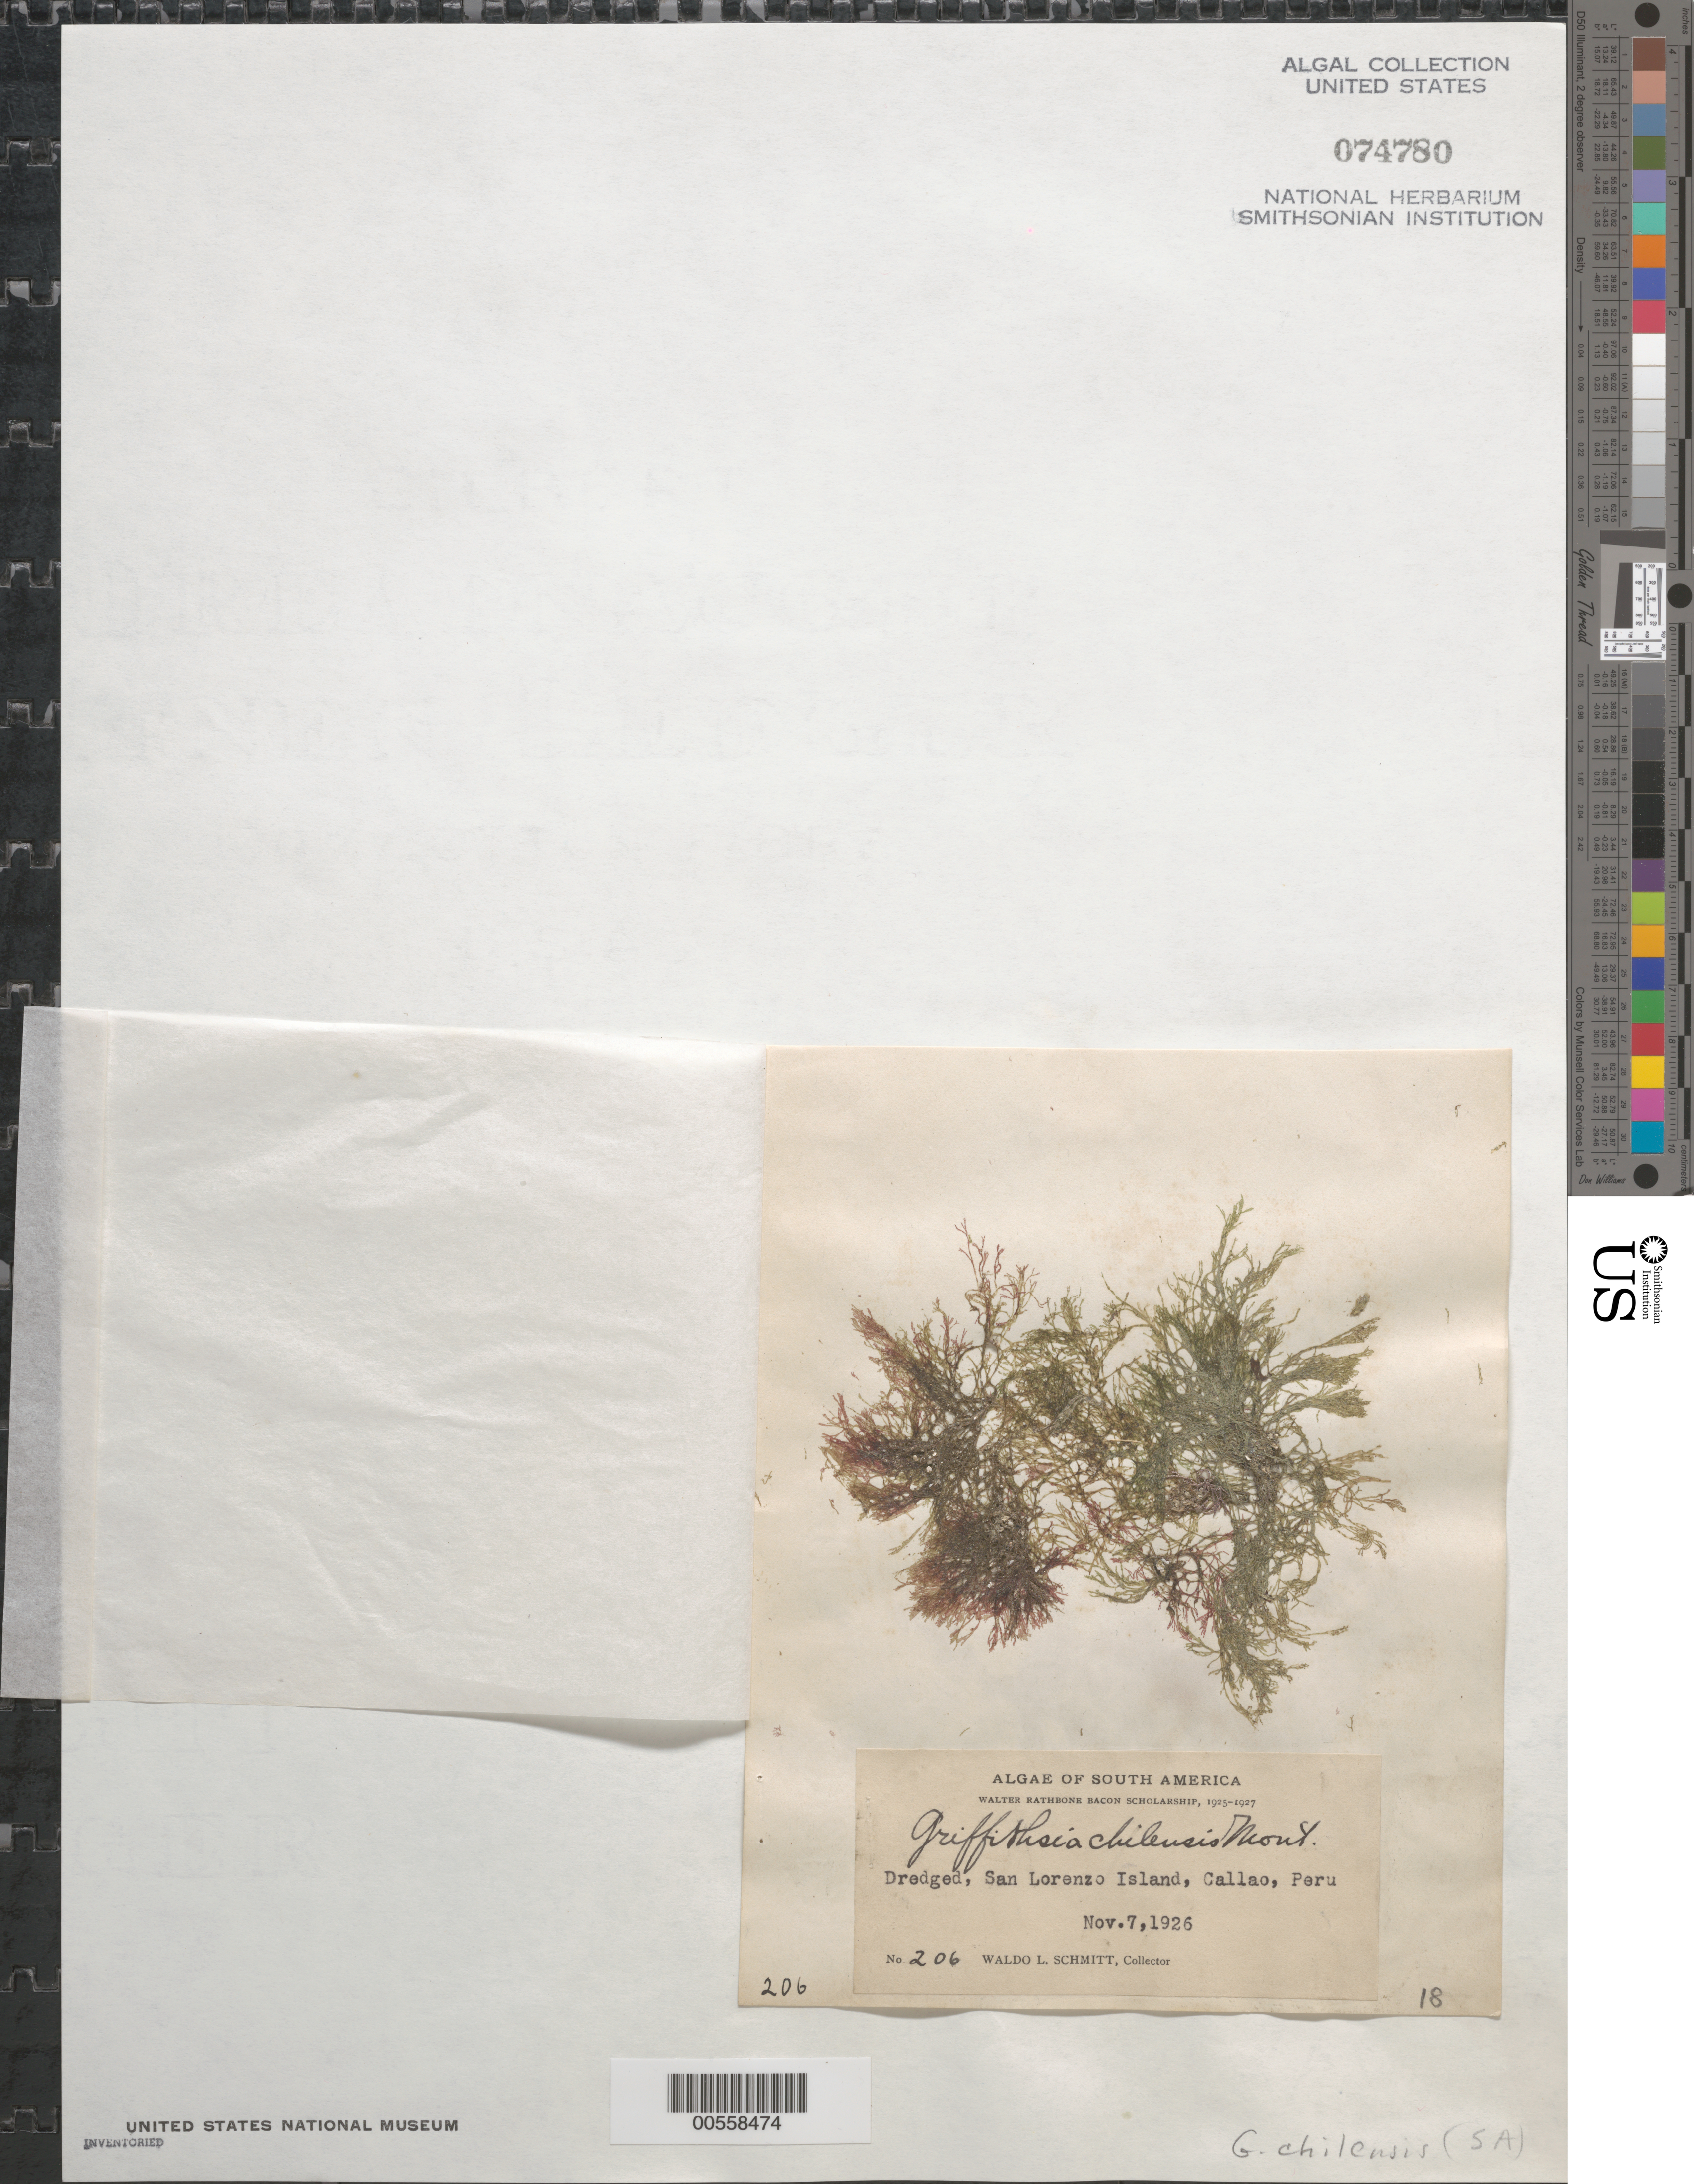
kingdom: Plantae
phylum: Rhodophyta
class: Florideophyceae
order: Ceramiales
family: Wrangeliaceae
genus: Griffithsia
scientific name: Griffithsia chilensis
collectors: W. L. Schmitt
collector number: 206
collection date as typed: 07 Nov 1926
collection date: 1926-11-07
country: Peru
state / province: Callao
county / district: Callao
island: Isla San Lorenzo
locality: Callao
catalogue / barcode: US 74780